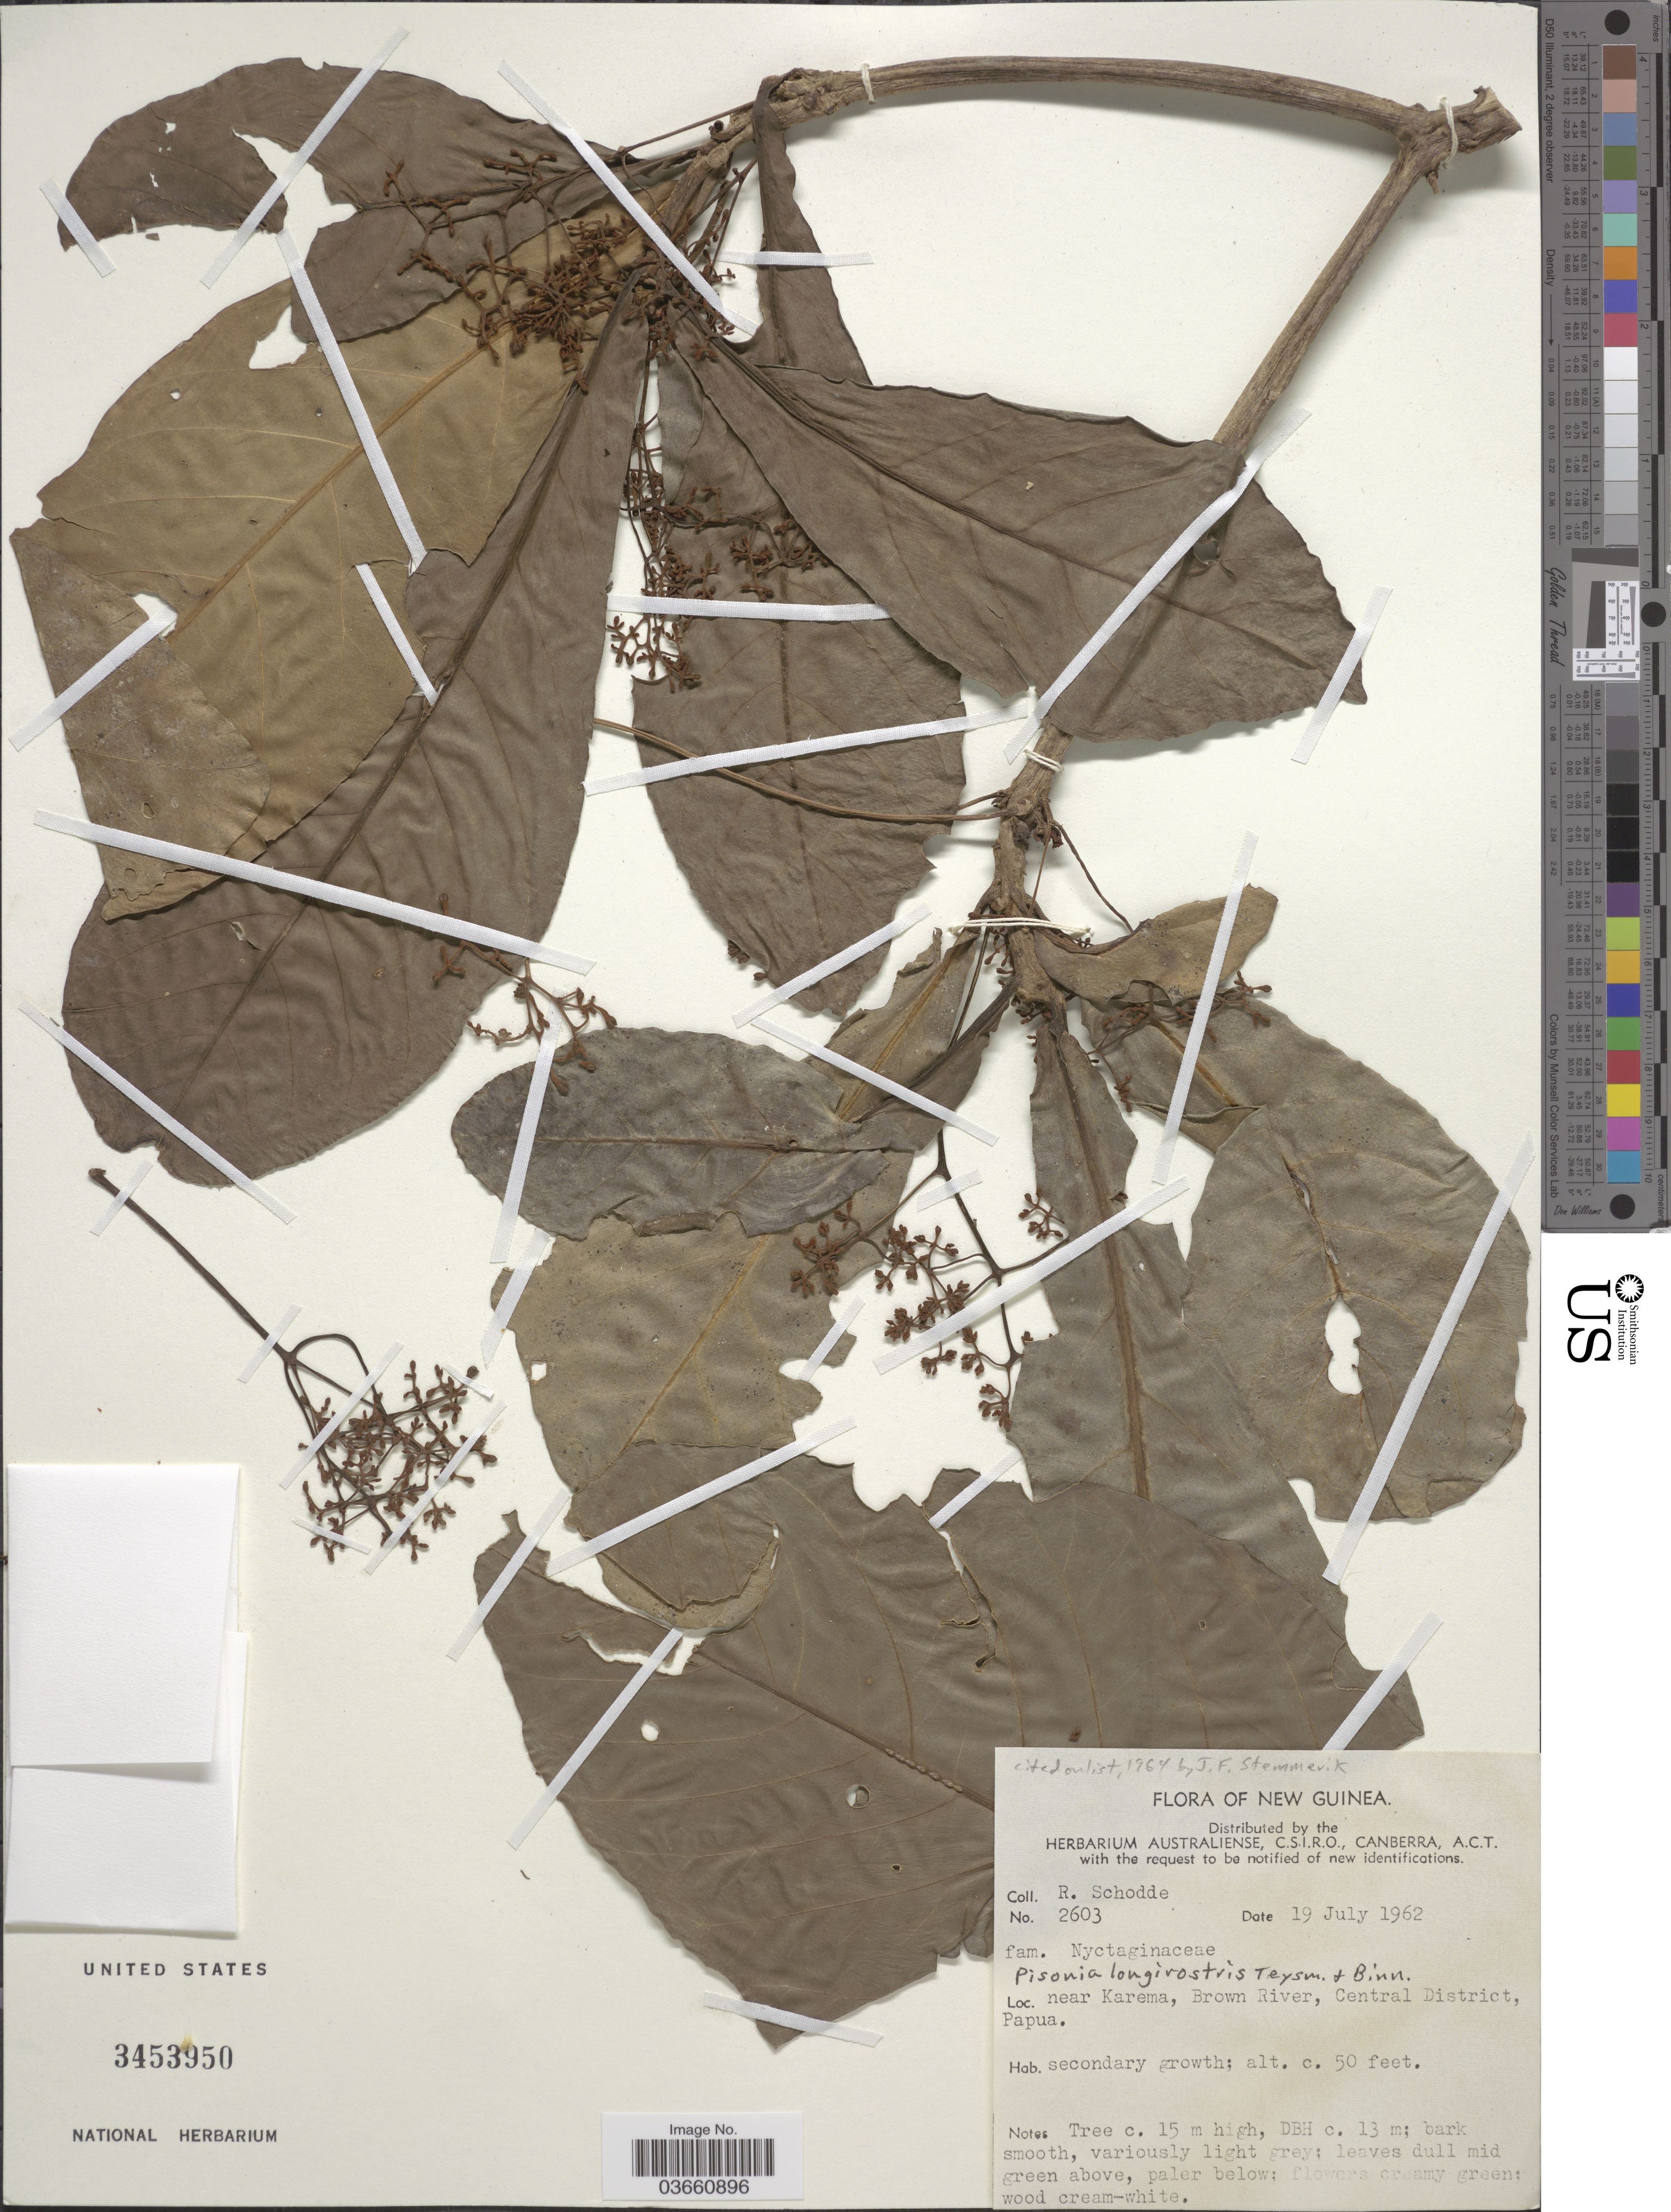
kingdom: Plantae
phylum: Tracheophyta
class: Magnoliopsida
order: Caryophyllales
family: Nyctaginaceae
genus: Ceodes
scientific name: Ceodes longirostris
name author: (Teijsm. & Binn.) Merr. & L.M. Perry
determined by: Wagner, W. L., (BOT), Smithsonian Institution - National Museum of Natural History (UNITED STATES)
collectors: R. Schodde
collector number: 2603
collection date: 1962-07-19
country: Papua New Guinea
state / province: Central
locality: New Guinea. Near Karema, Brown River, Central District, Papua.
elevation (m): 15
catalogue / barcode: US 3453950